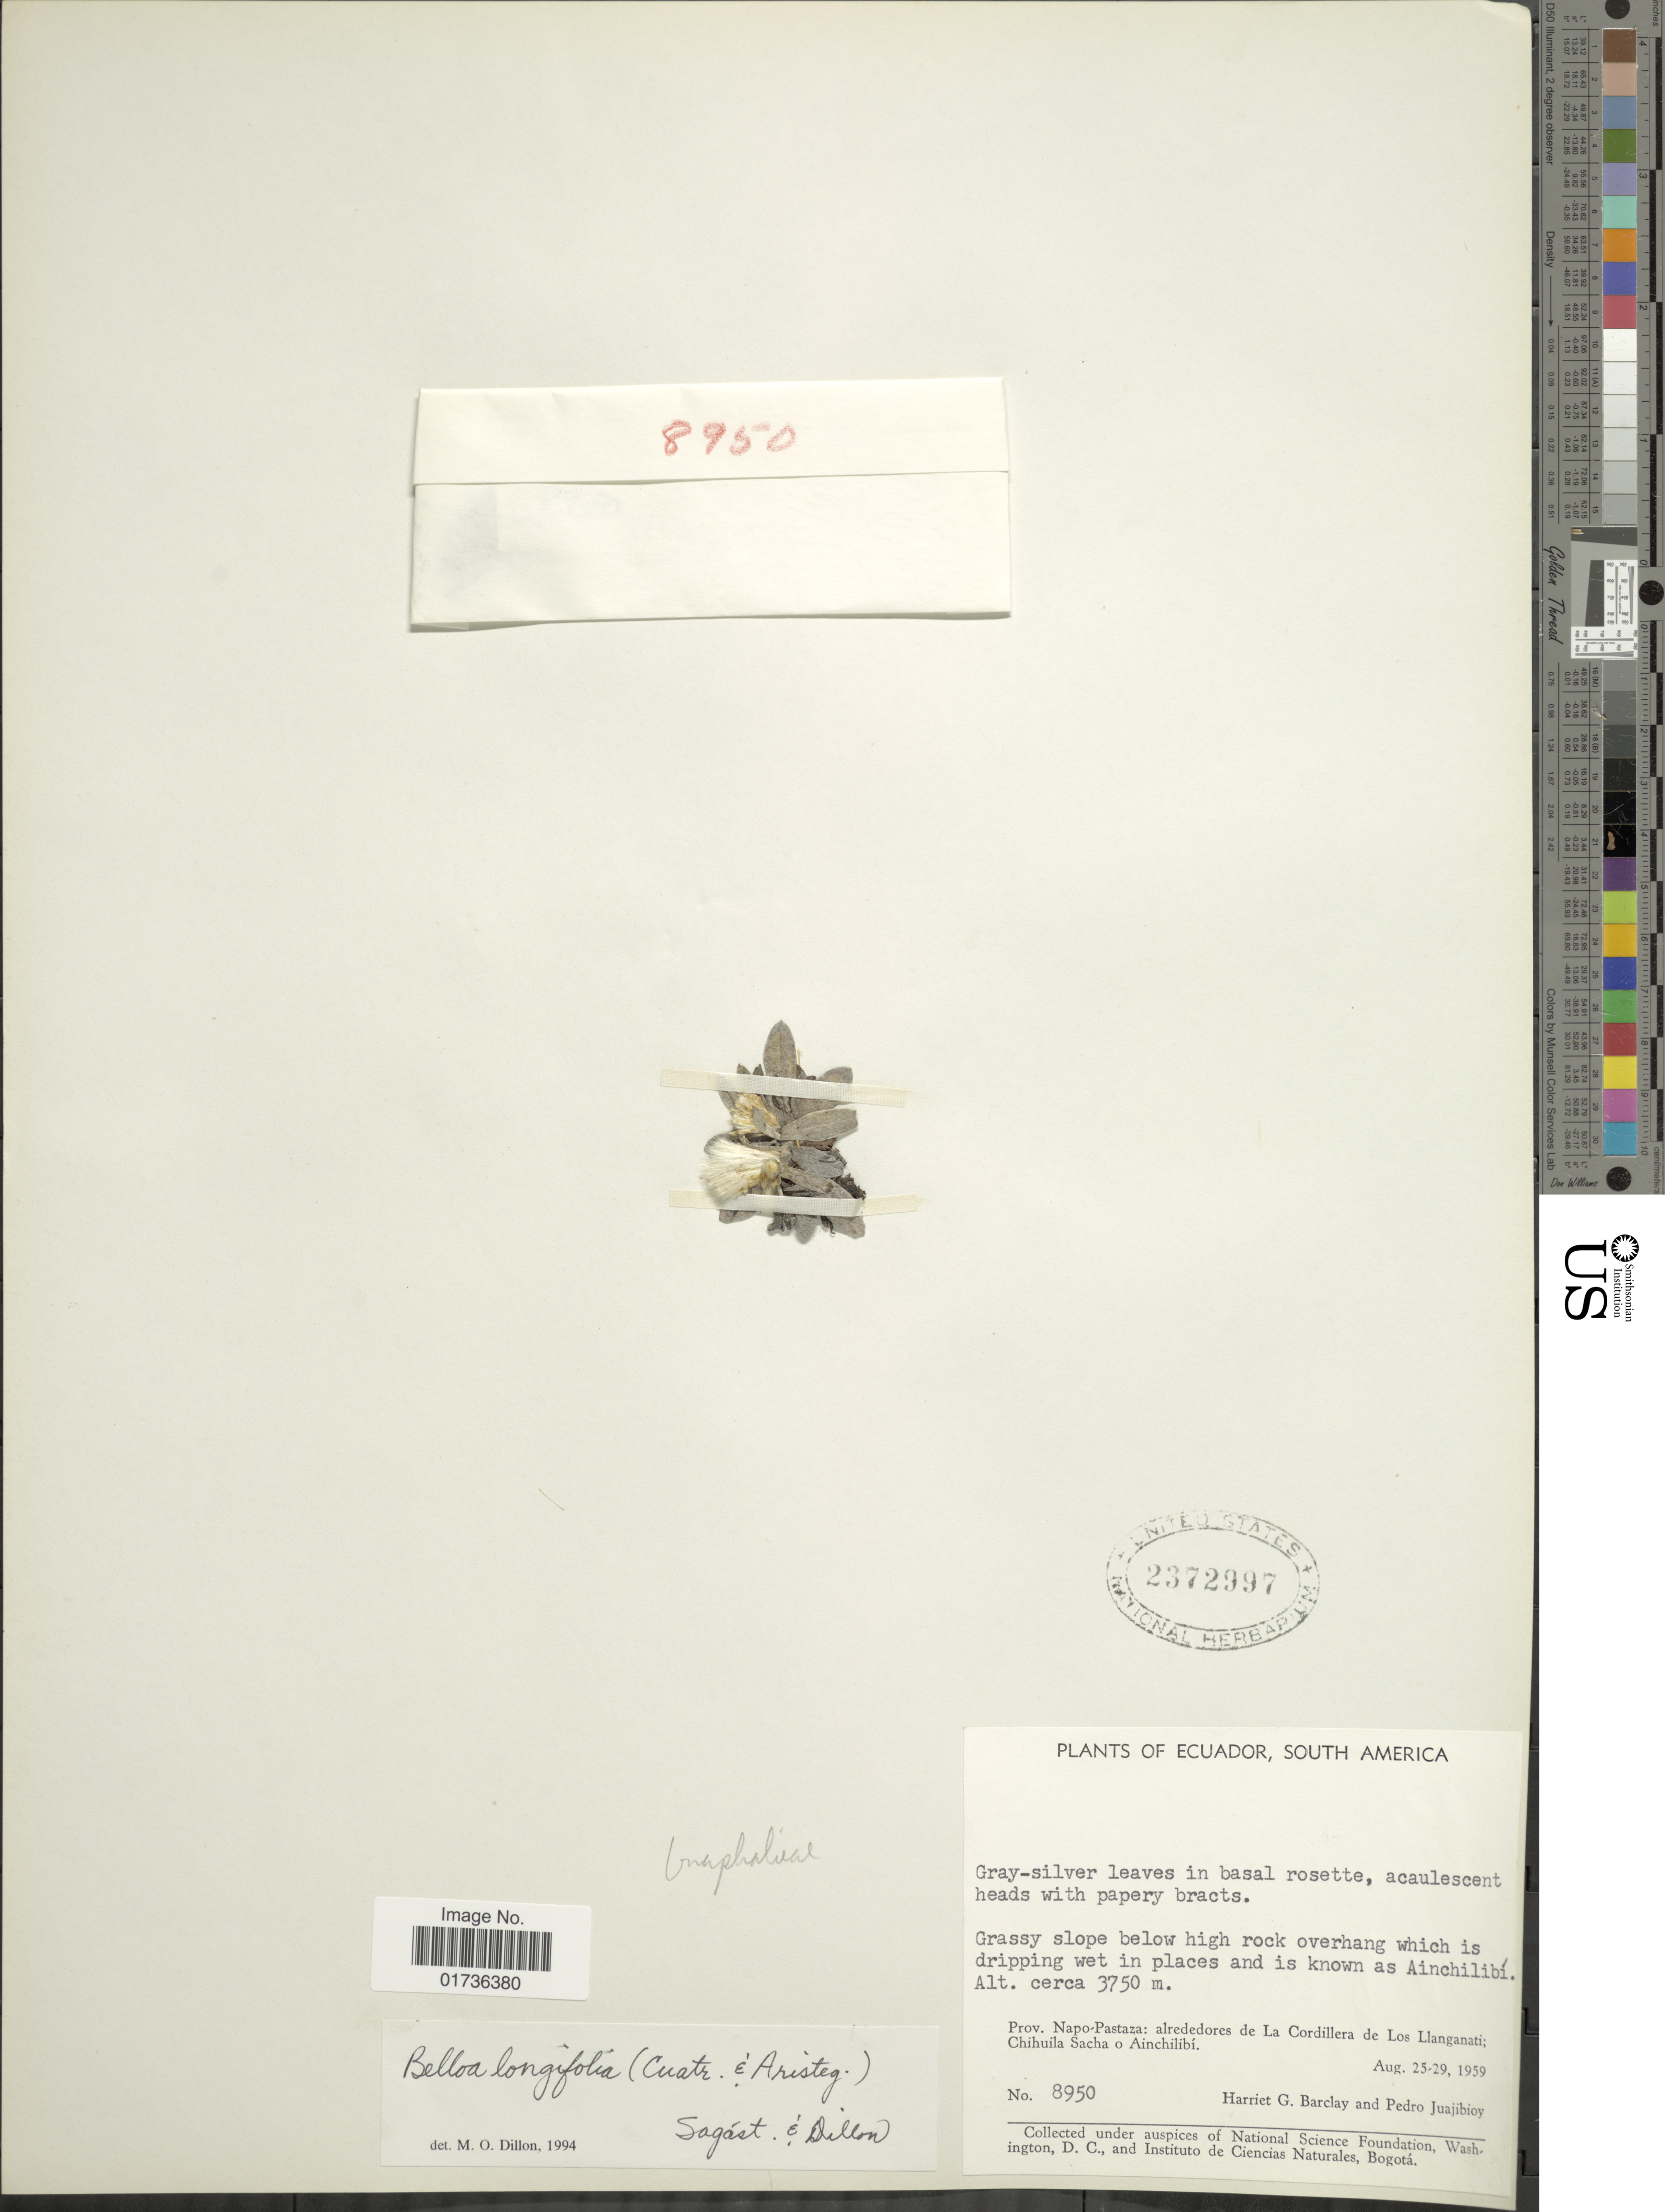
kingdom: Plantae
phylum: Tracheophyta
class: Magnoliopsida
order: Asterales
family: Asteraceae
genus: Belloa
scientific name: Belloa longifolia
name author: (Cuatrec. & Aristeg.) Sagást. & M.O. Dillon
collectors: H. G. Barclay & P. Juajibioy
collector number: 8950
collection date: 1959-08-25/1959-08-29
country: Ecuador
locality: Grassy slope below high rock overhang which is dripping wet in places is known as Ainchilibí, Prov. Napo-Pastaza: alrededores de La Cordillera de Los Llanganati; Chihuila Sacha o Ainchilibí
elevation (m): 3750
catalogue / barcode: US 2372997